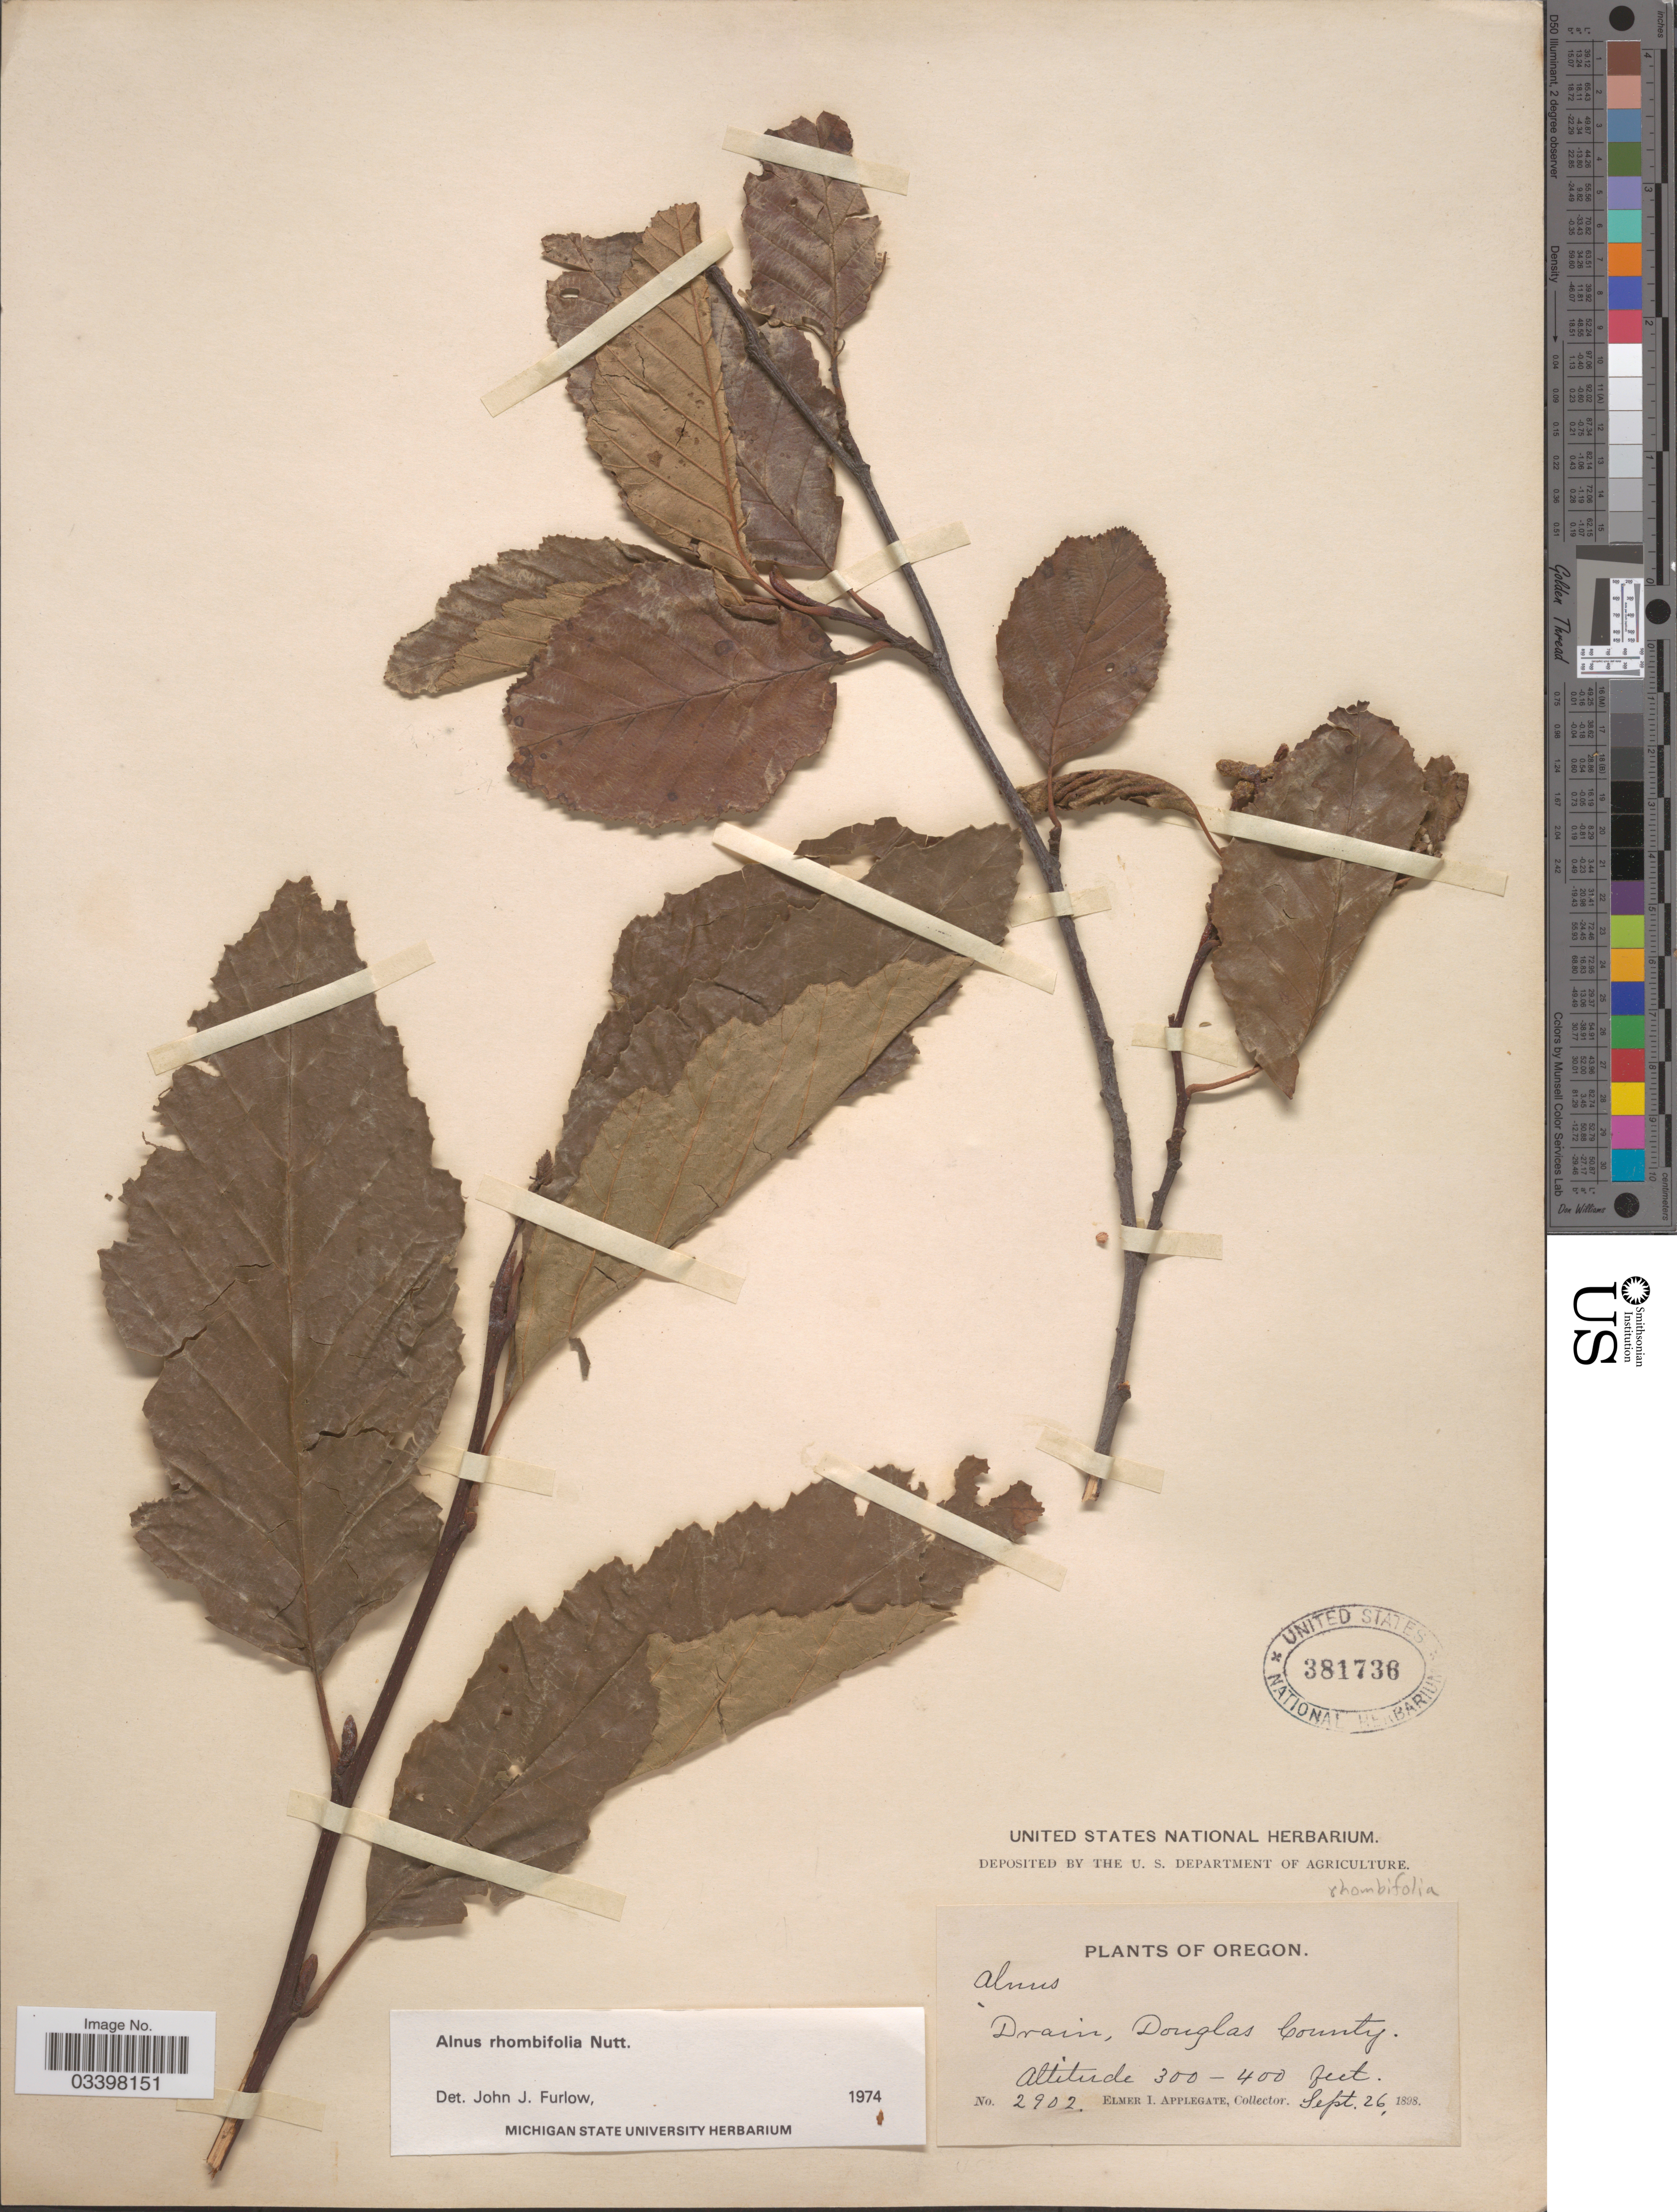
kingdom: Plantae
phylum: Tracheophyta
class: Magnoliopsida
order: Fagales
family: Betulaceae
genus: Alnus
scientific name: Alnus rhombifolia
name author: Nutt.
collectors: E. I. Applegate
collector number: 2902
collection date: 1898-09-26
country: United States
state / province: Oregon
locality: Drain, Douglas County.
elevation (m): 91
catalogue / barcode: US 381736